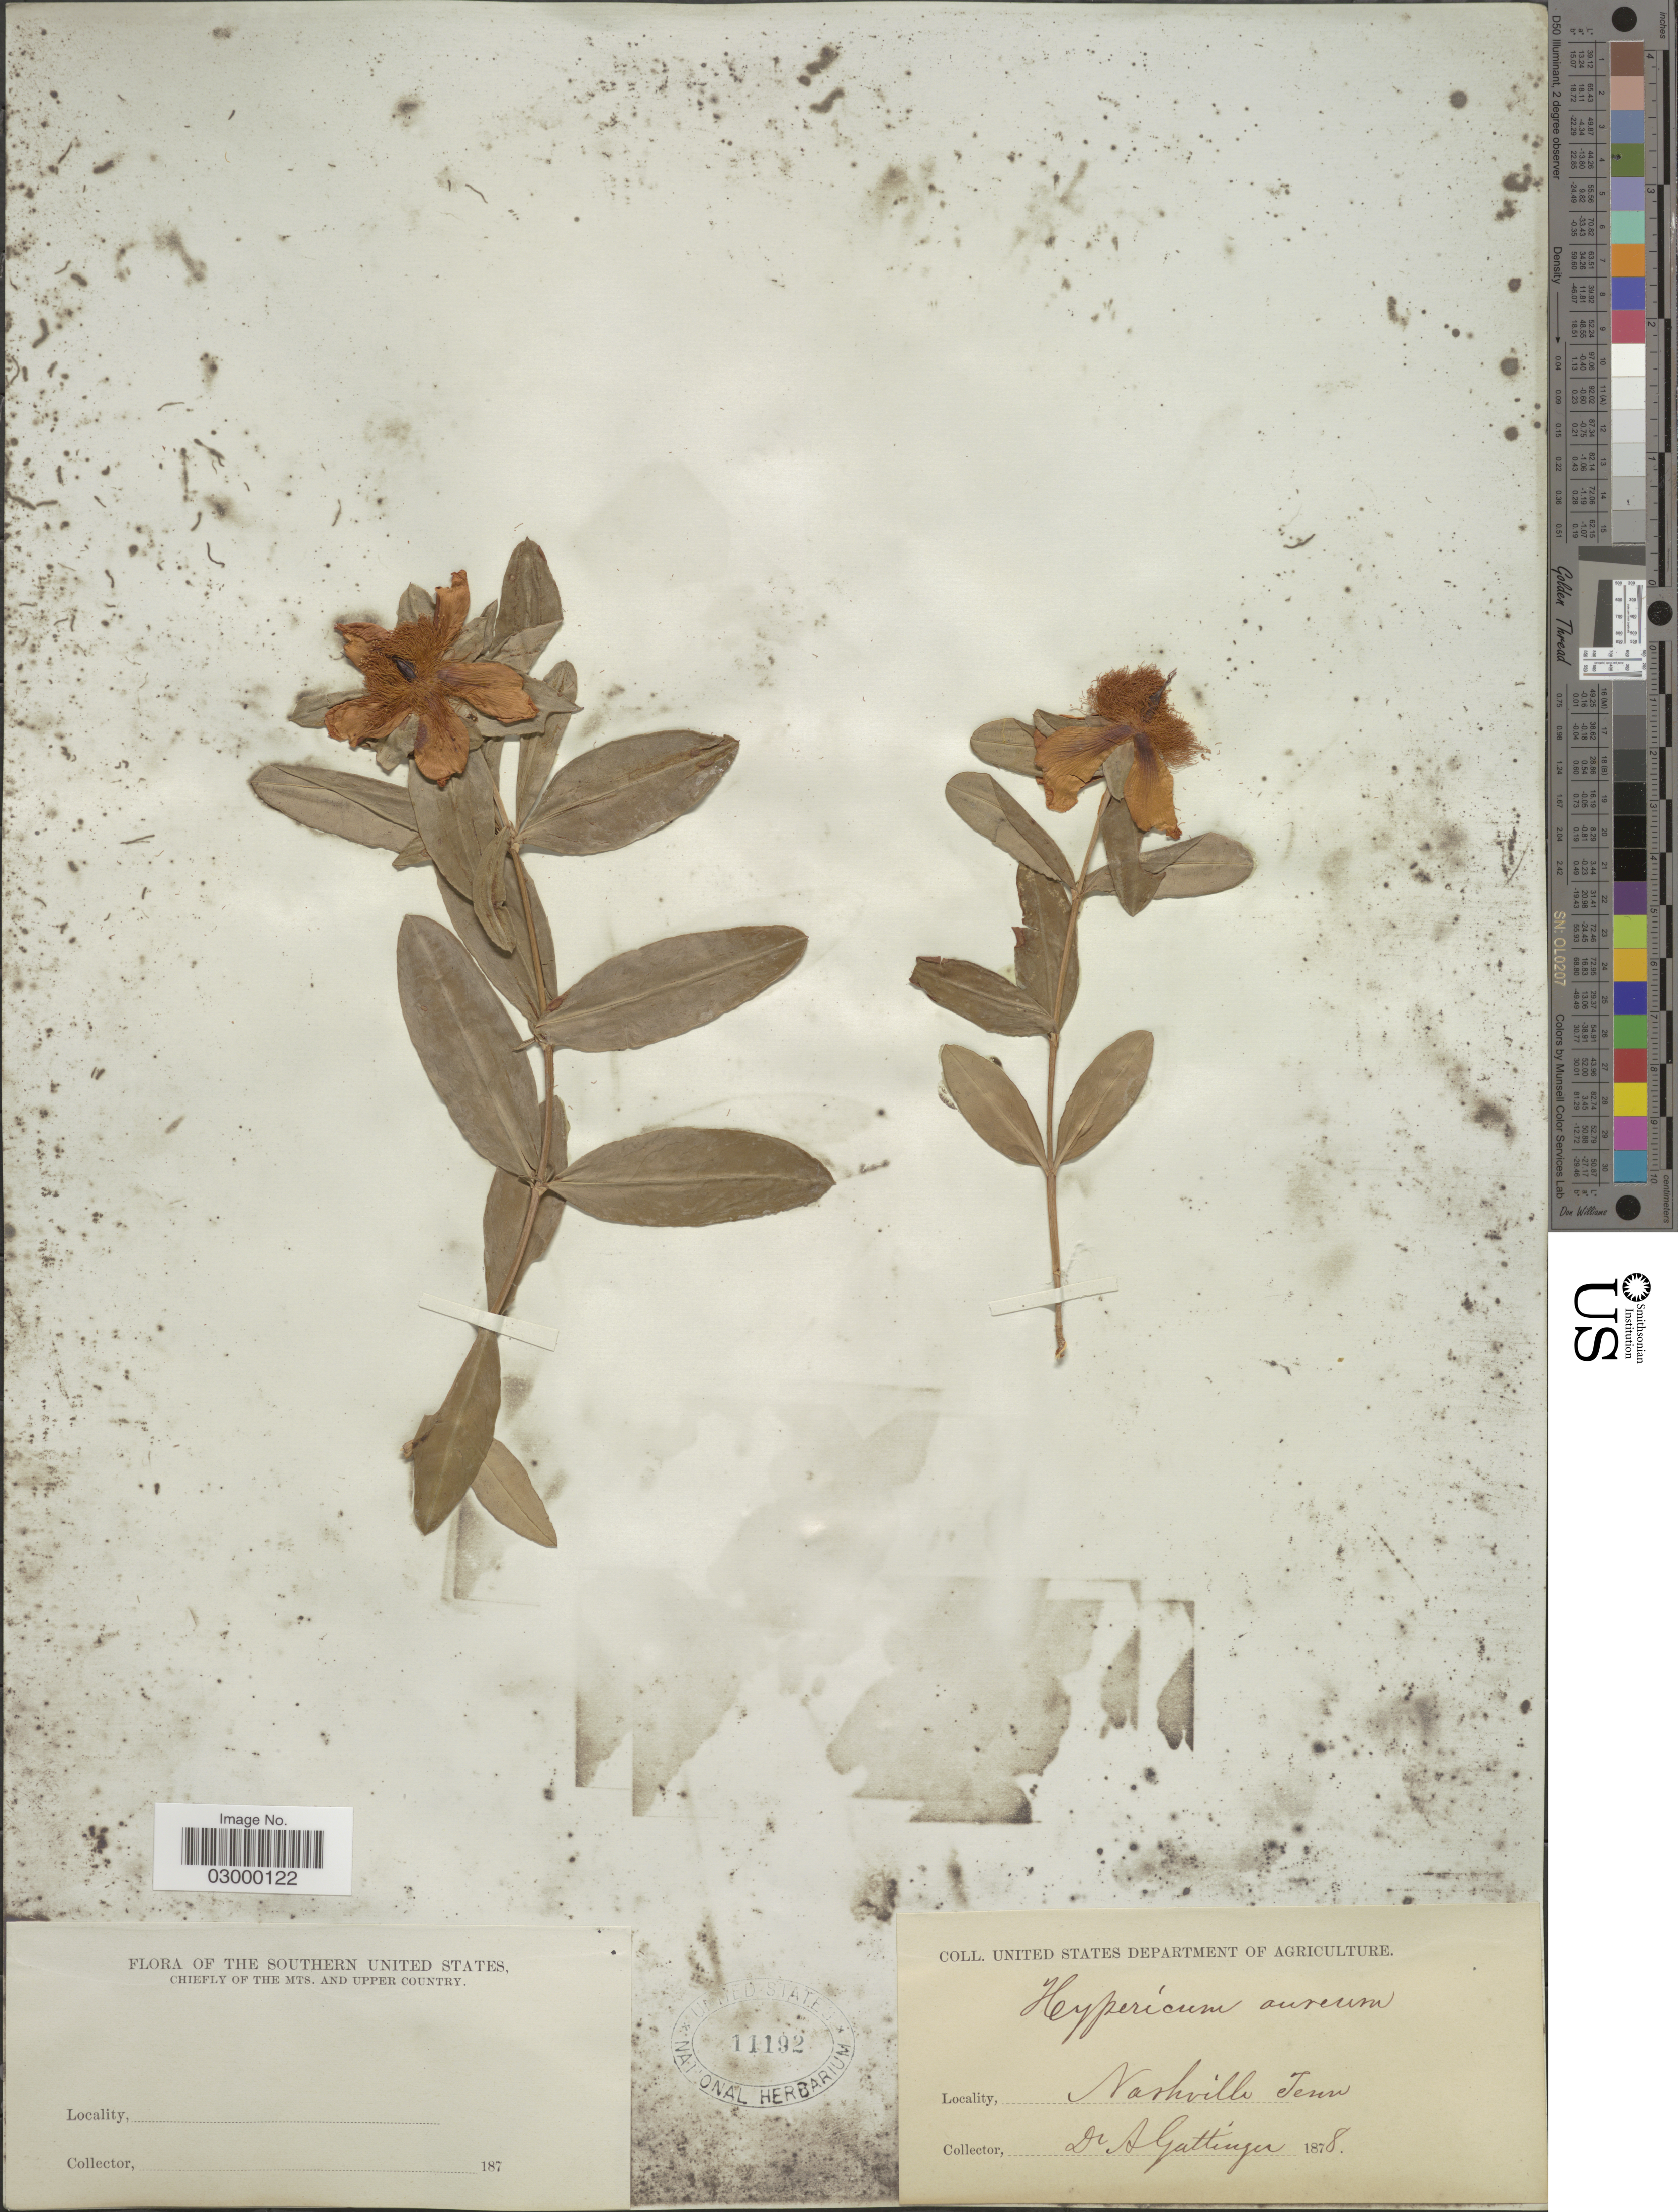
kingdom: Plantae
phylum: Tracheophyta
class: Magnoliopsida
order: Malpighiales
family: Hypericaceae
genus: Hypericum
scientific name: Hypericum aureum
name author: Lour.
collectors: A. Gattinger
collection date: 1878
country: United States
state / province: Tennessee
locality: Nashville.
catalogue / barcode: US 11192